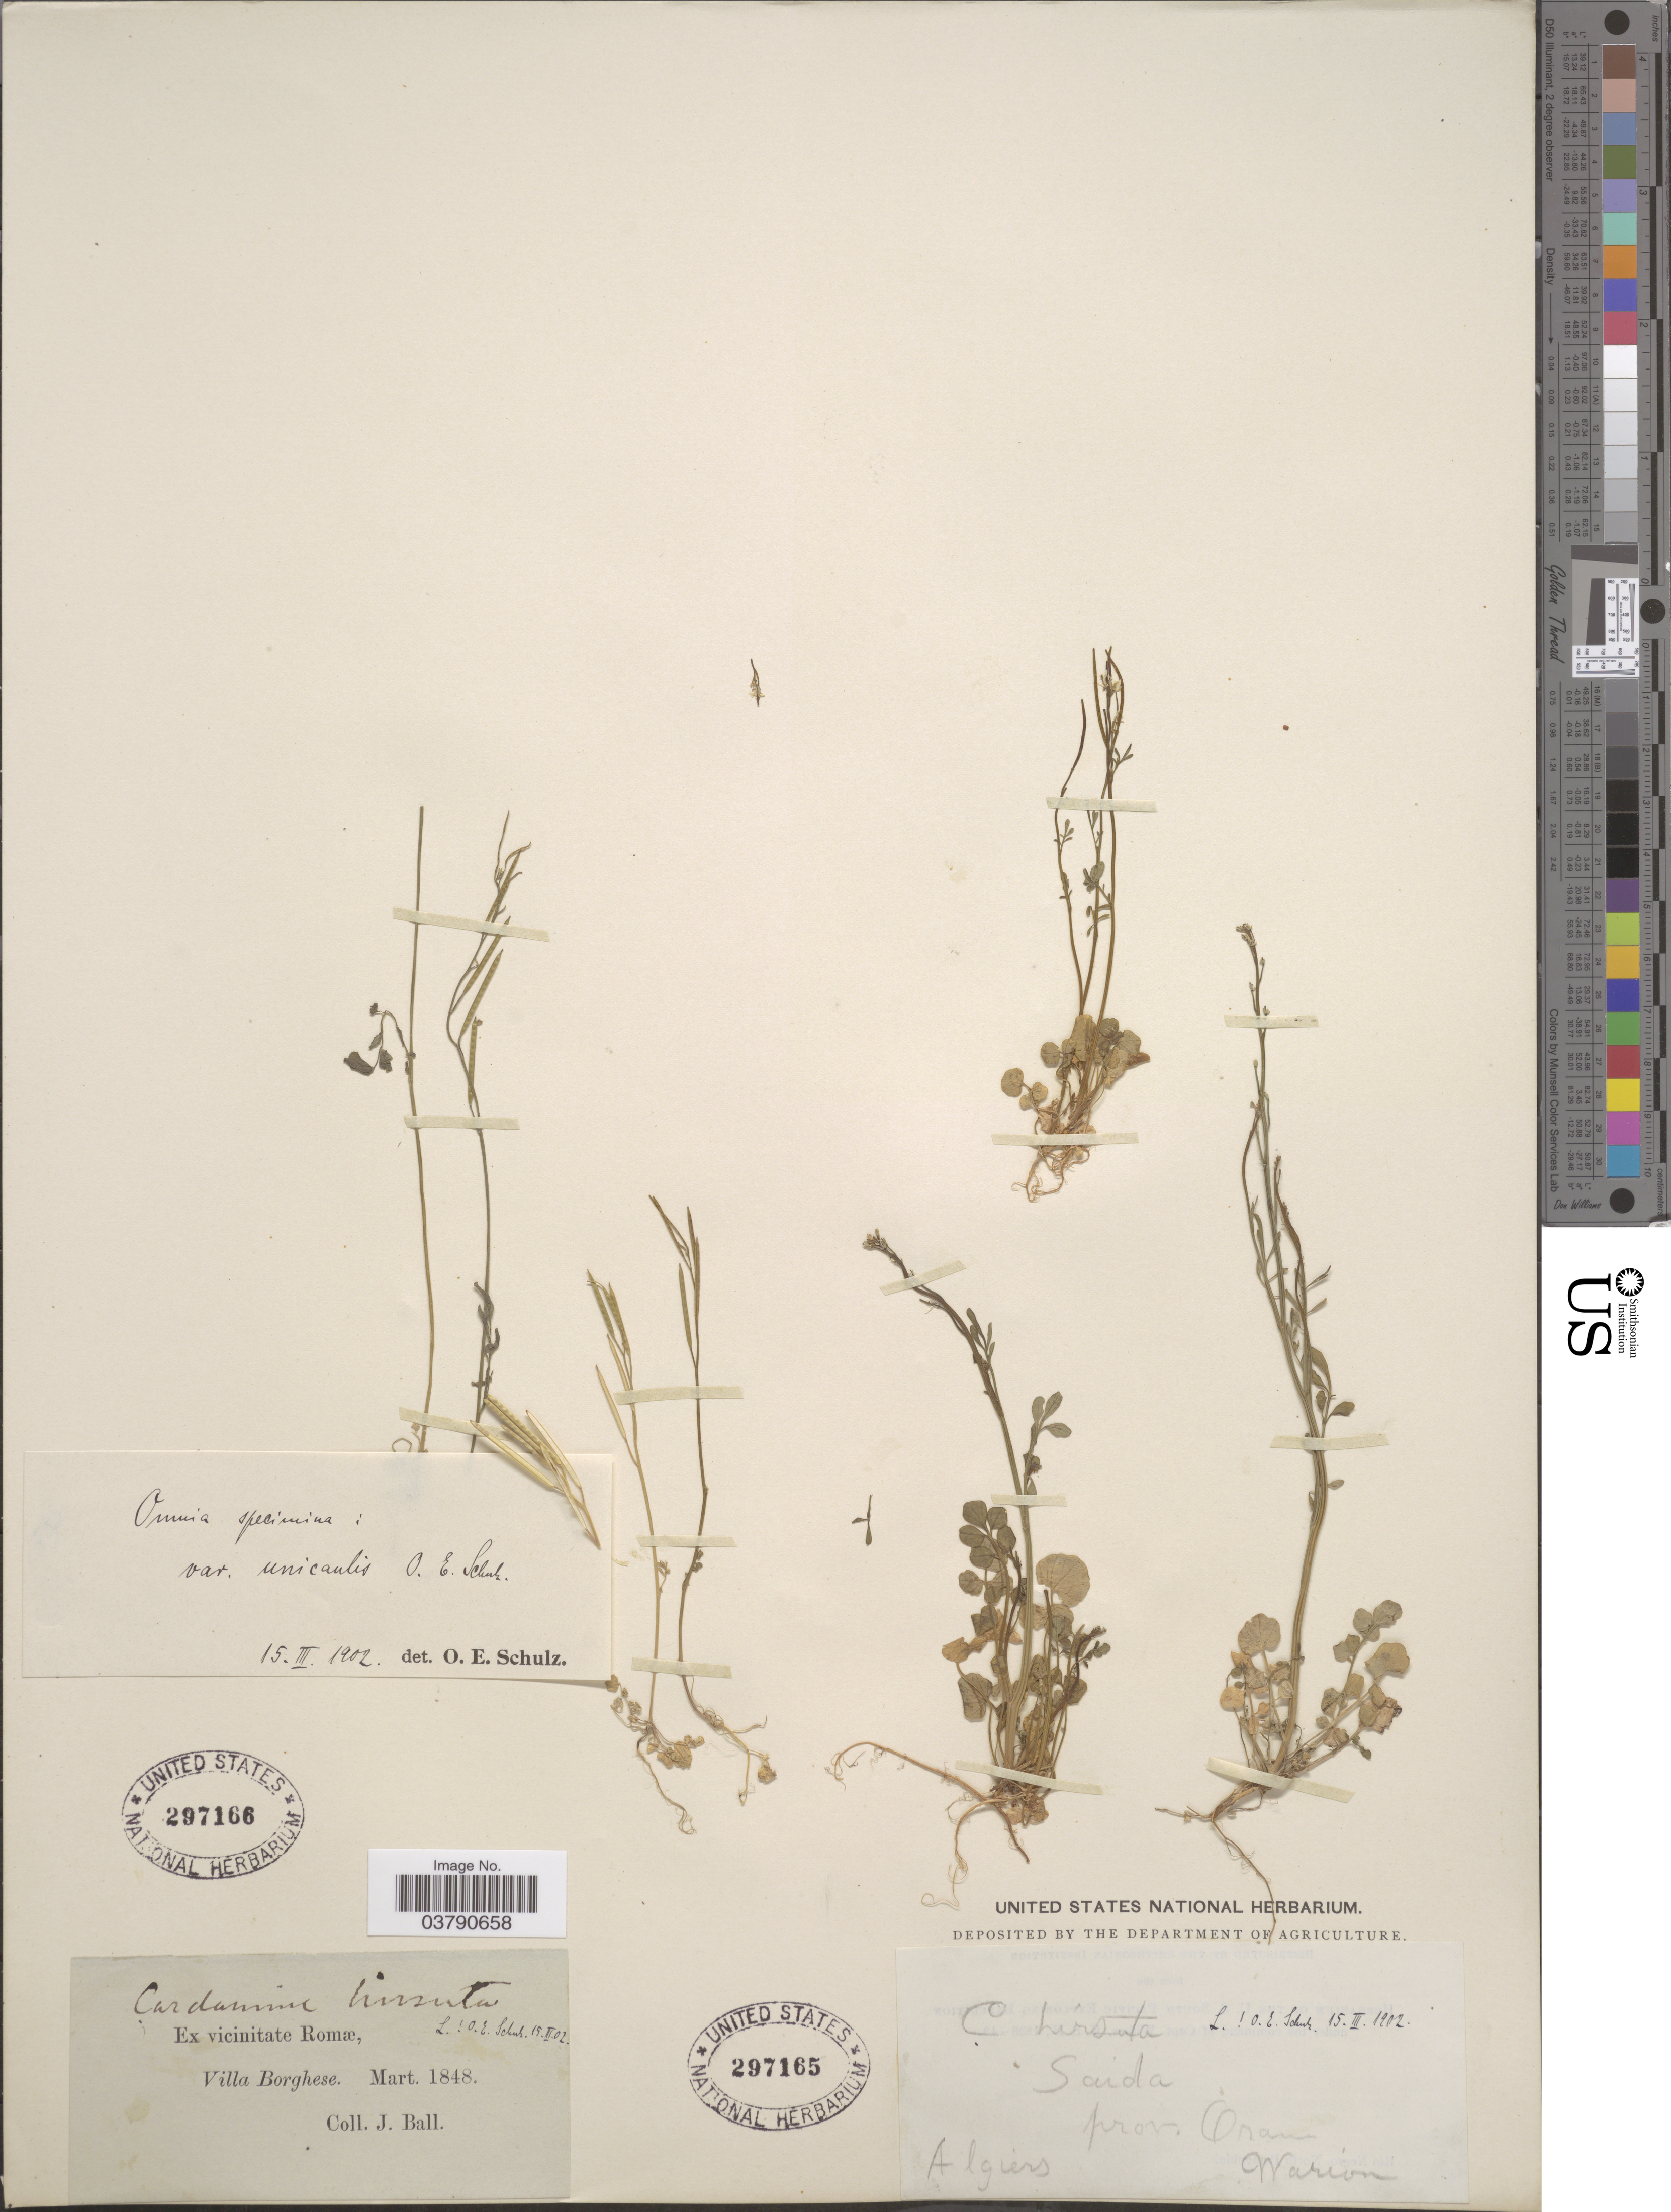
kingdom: Plantae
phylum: Tracheophyta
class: Magnoliopsida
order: Brassicales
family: Brassicaceae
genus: Cardamine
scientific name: Cardamine hirsuta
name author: L.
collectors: Warion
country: Algeria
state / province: Oran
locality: Saida. Algiers.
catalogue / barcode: US 297165-2